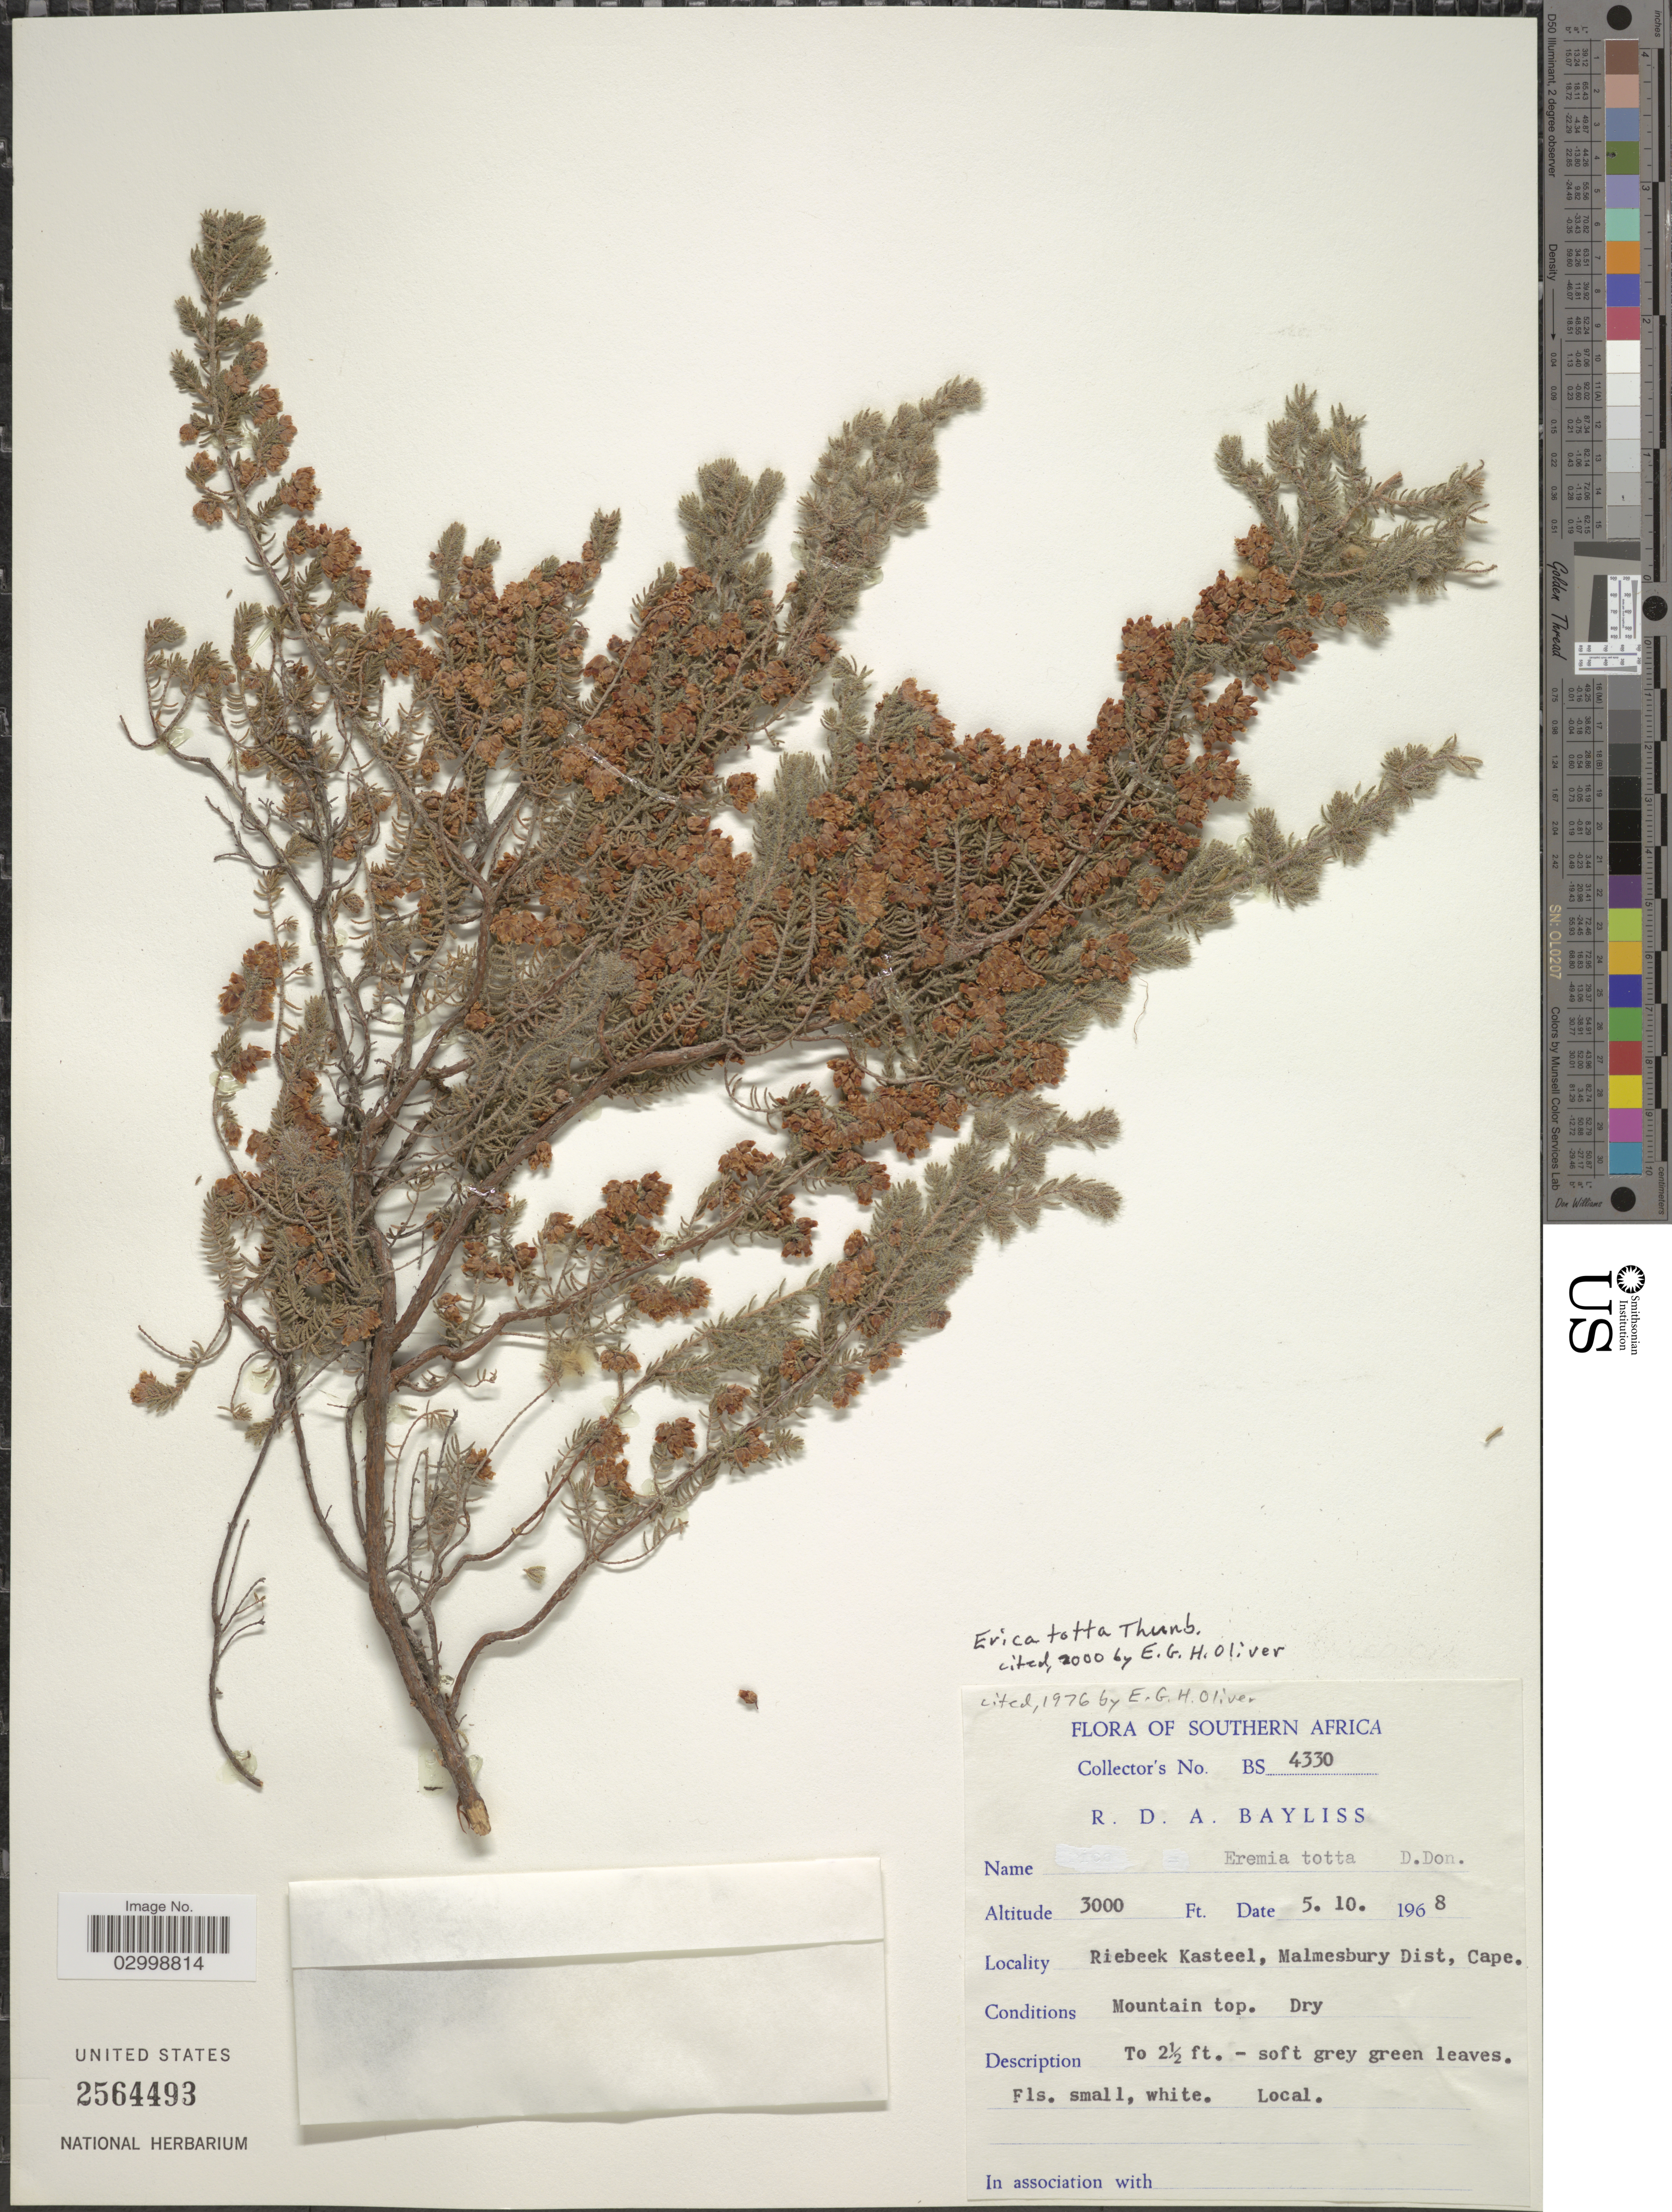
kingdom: Plantae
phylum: Tracheophyta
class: Magnoliopsida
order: Ericales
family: Ericaceae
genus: Erica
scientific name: Erica totta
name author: Thunb.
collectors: R. Bayliss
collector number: BS 4330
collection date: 1968-10-05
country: South Africa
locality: Southern Africa. Riebeek Kasteel, Malmesbury Dist, Cape. Mountain top.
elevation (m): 914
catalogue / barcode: US 2564493